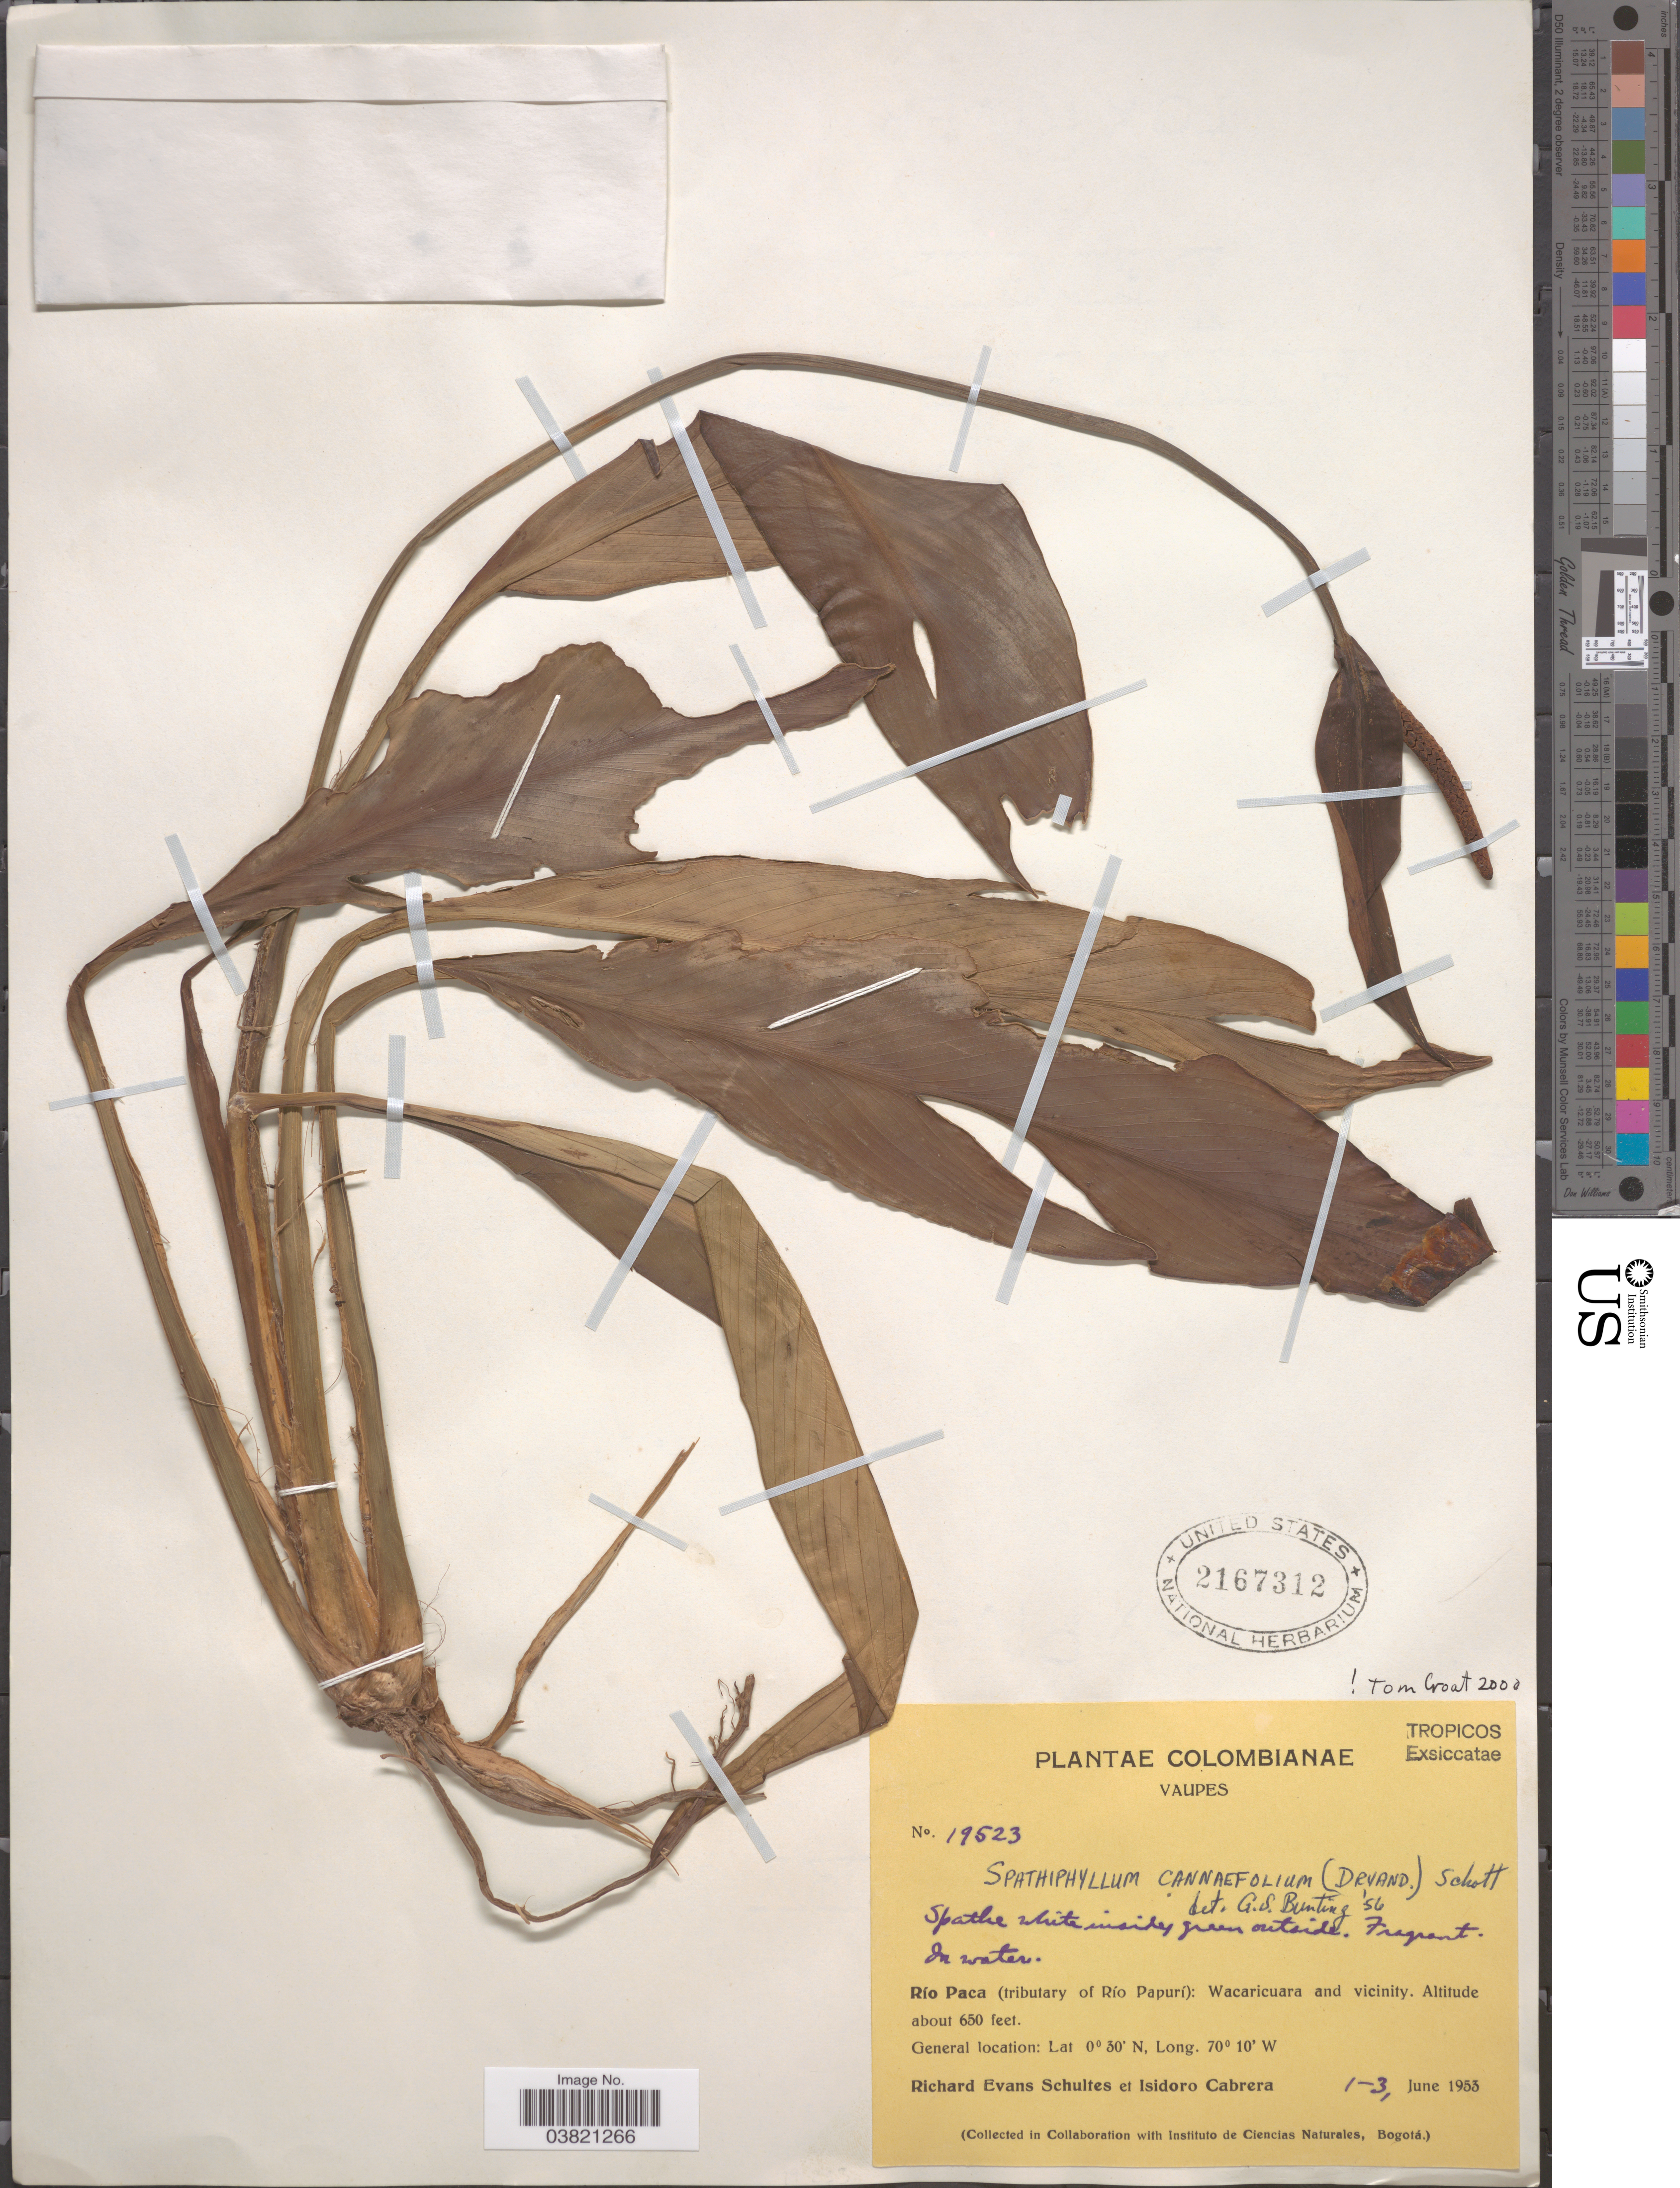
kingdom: Plantae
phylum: Tracheophyta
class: Liliopsida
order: Alismatales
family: Araceae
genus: Spathiphyllum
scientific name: Spathiphyllum cannifolium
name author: (Dryand. ex Sims) Schott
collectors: R. E. Schultes & I. Cabrera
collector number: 19523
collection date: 1953-06-01/1953-06-03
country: Colombia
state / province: Vaupés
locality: Río Paca (tributary of Río Papurí): Wacaricuara and vicinity.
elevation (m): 198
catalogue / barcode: US 2167312